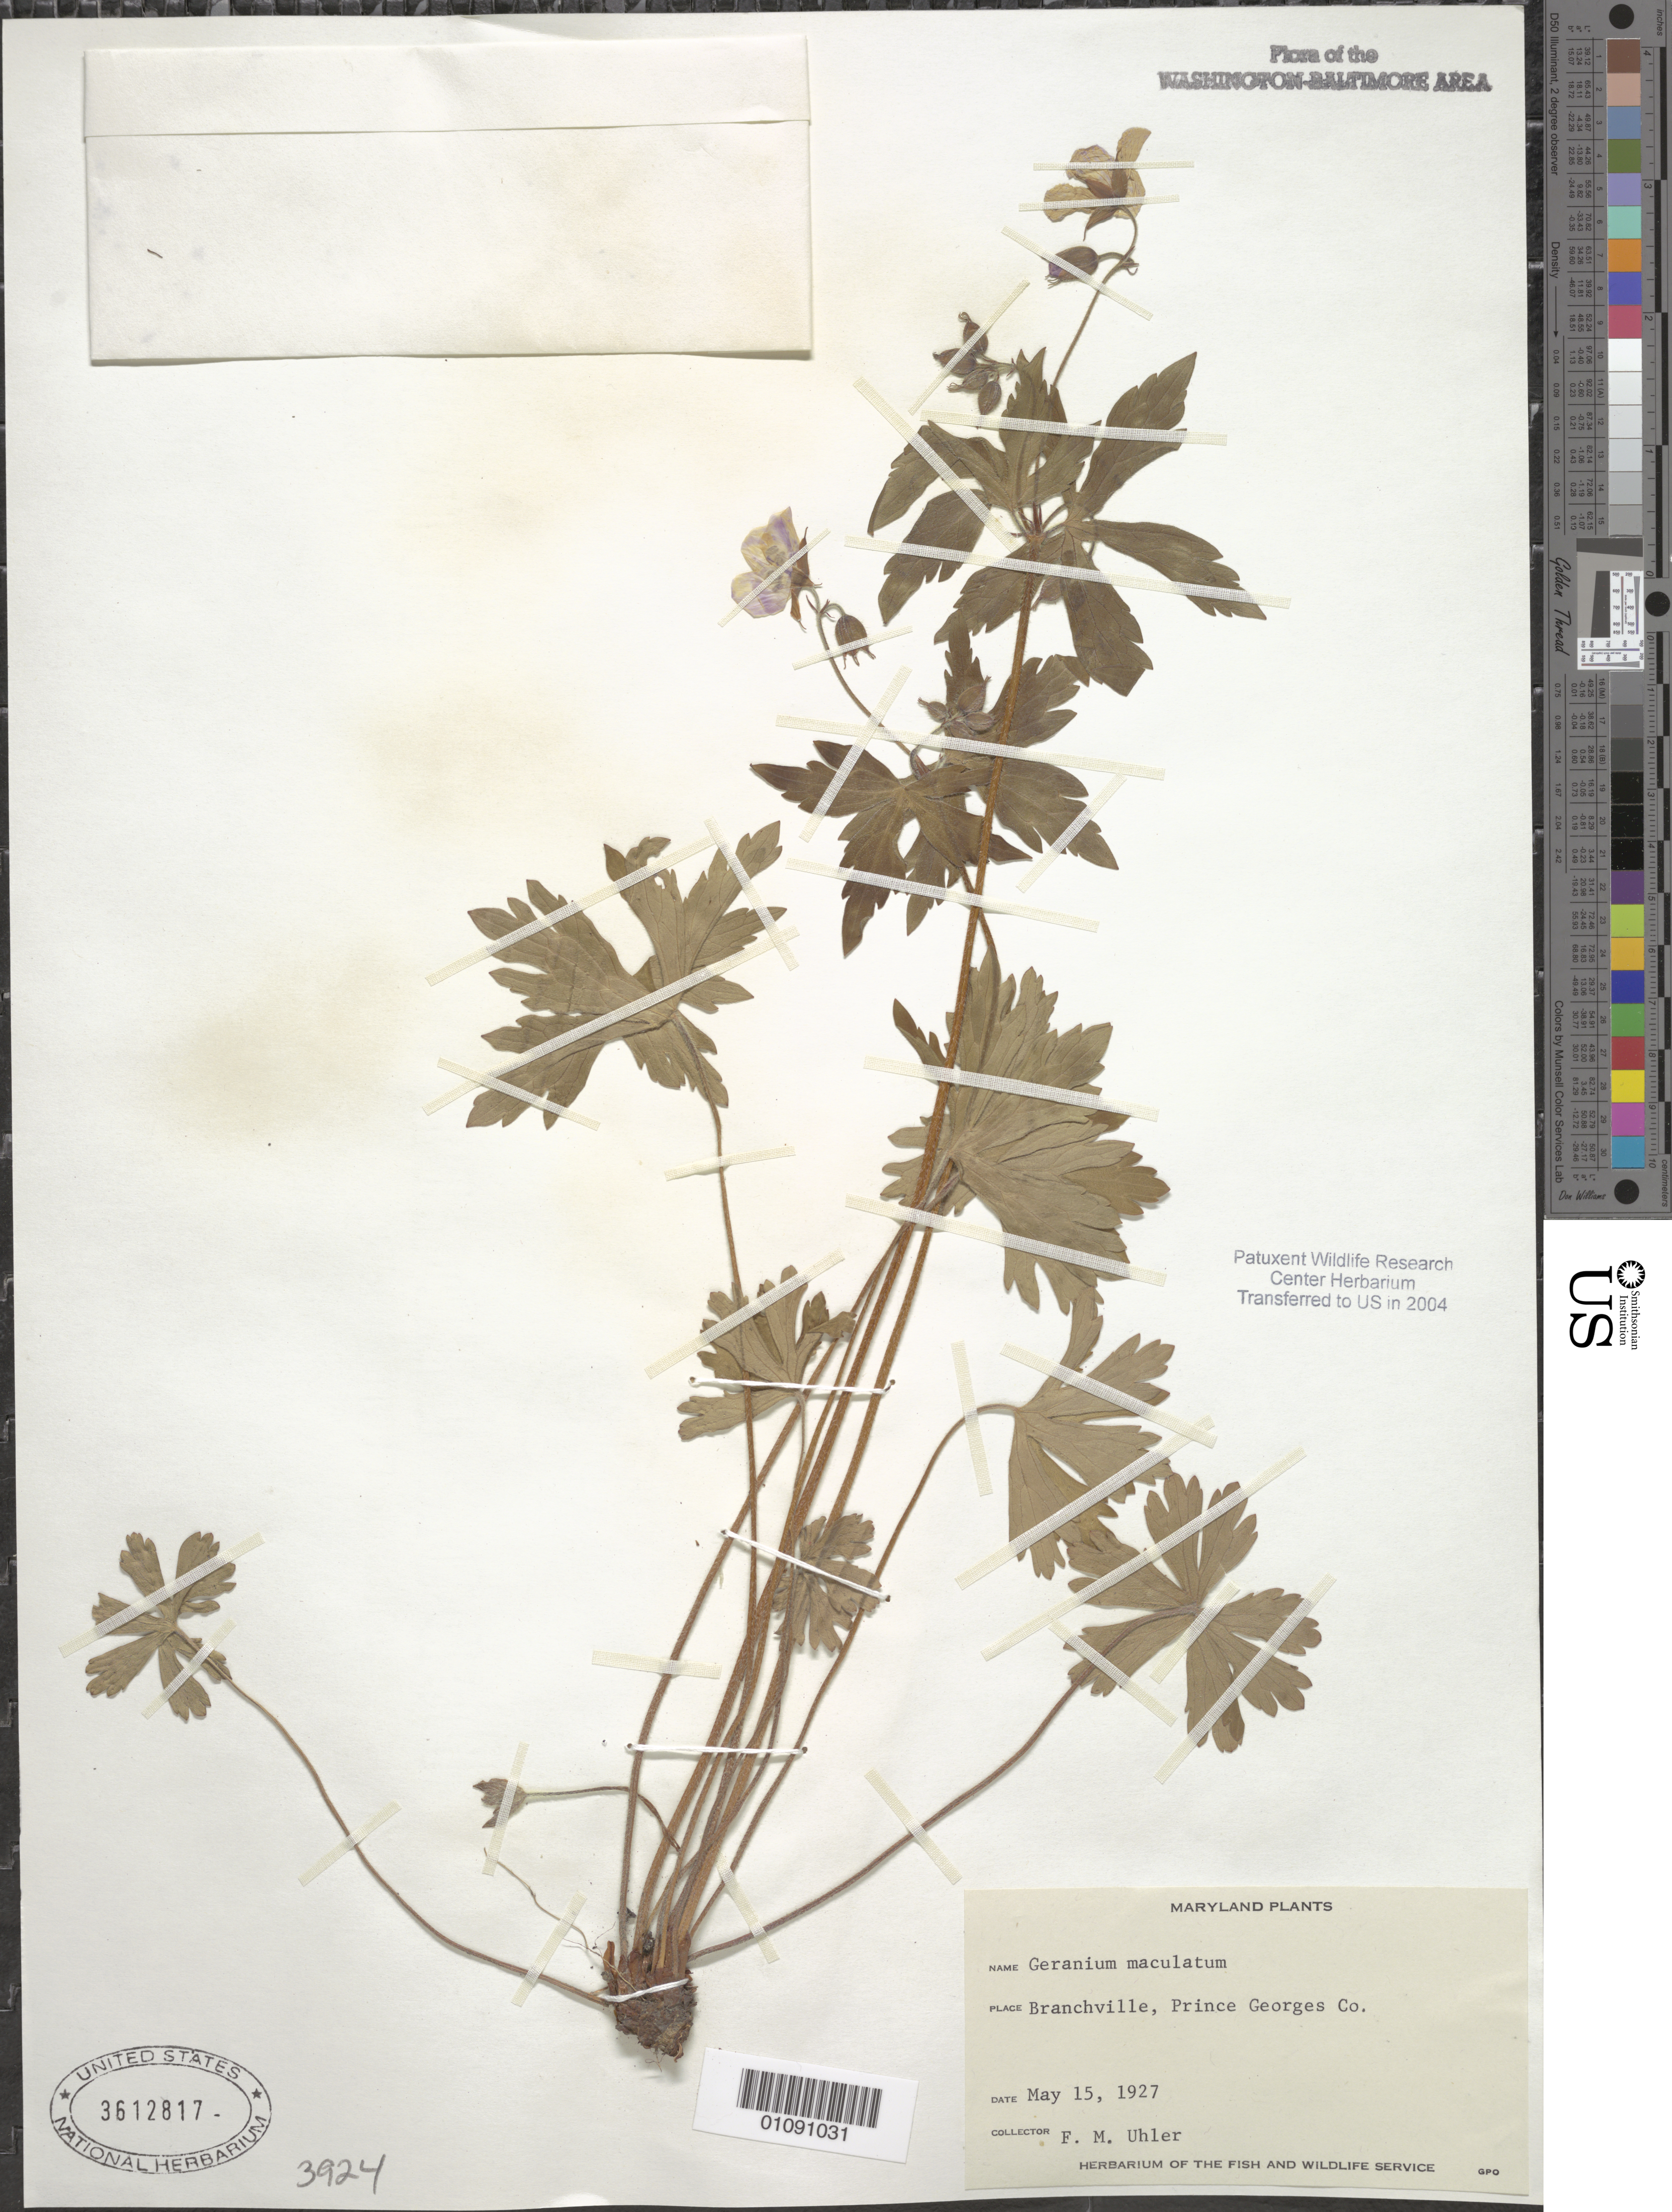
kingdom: Plantae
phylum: Tracheophyta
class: Magnoliopsida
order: Geraniales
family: Geraniaceae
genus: Geranium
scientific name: Geranium maculatum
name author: L.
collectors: F. M. Uhler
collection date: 1927-05-15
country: United States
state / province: Maryland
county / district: Prince George's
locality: Branchville.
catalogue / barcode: US 3612817